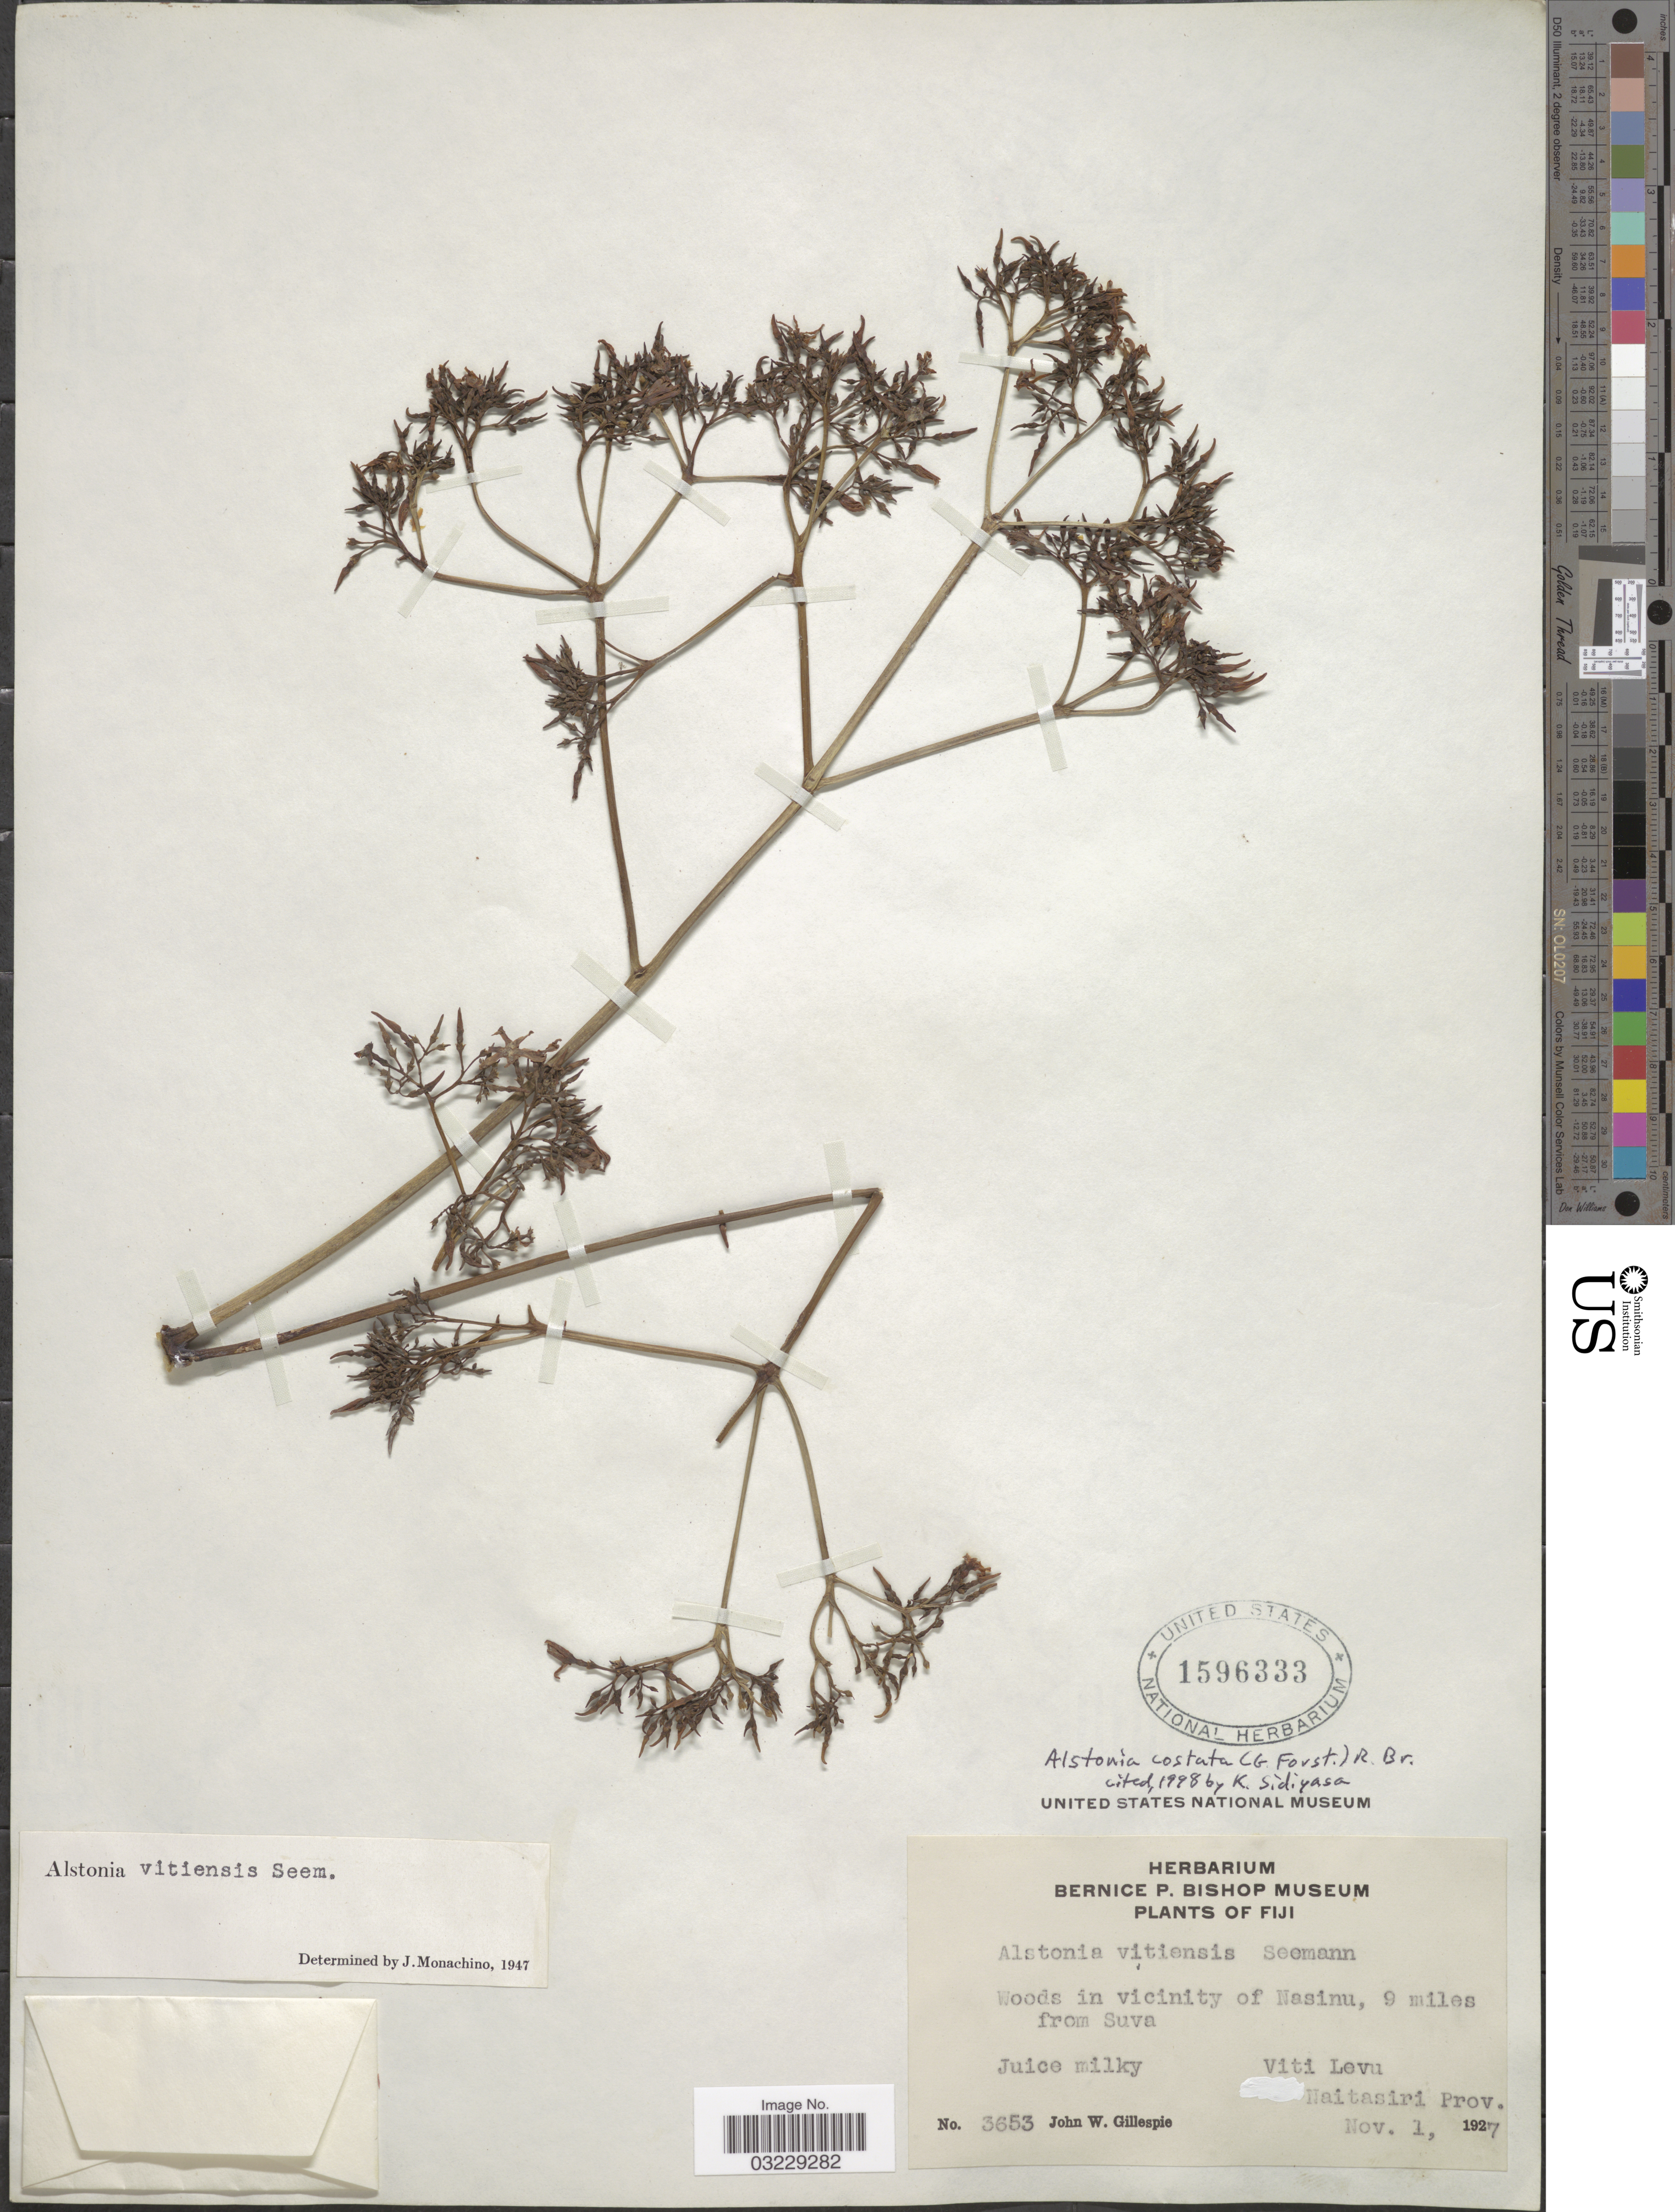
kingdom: Plantae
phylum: Tracheophyta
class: Magnoliopsida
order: Gentianales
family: Apocynaceae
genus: Alstonia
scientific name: Alstonia costata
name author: (G. Forst.) R. Br.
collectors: J. W. Gillespie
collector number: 3653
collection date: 1927-11-01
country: Fiji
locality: Woods in vicinity of Nasinu, 9 miles from Suva. Viti Levu. Naitasiri Prov.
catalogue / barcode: US 1596333